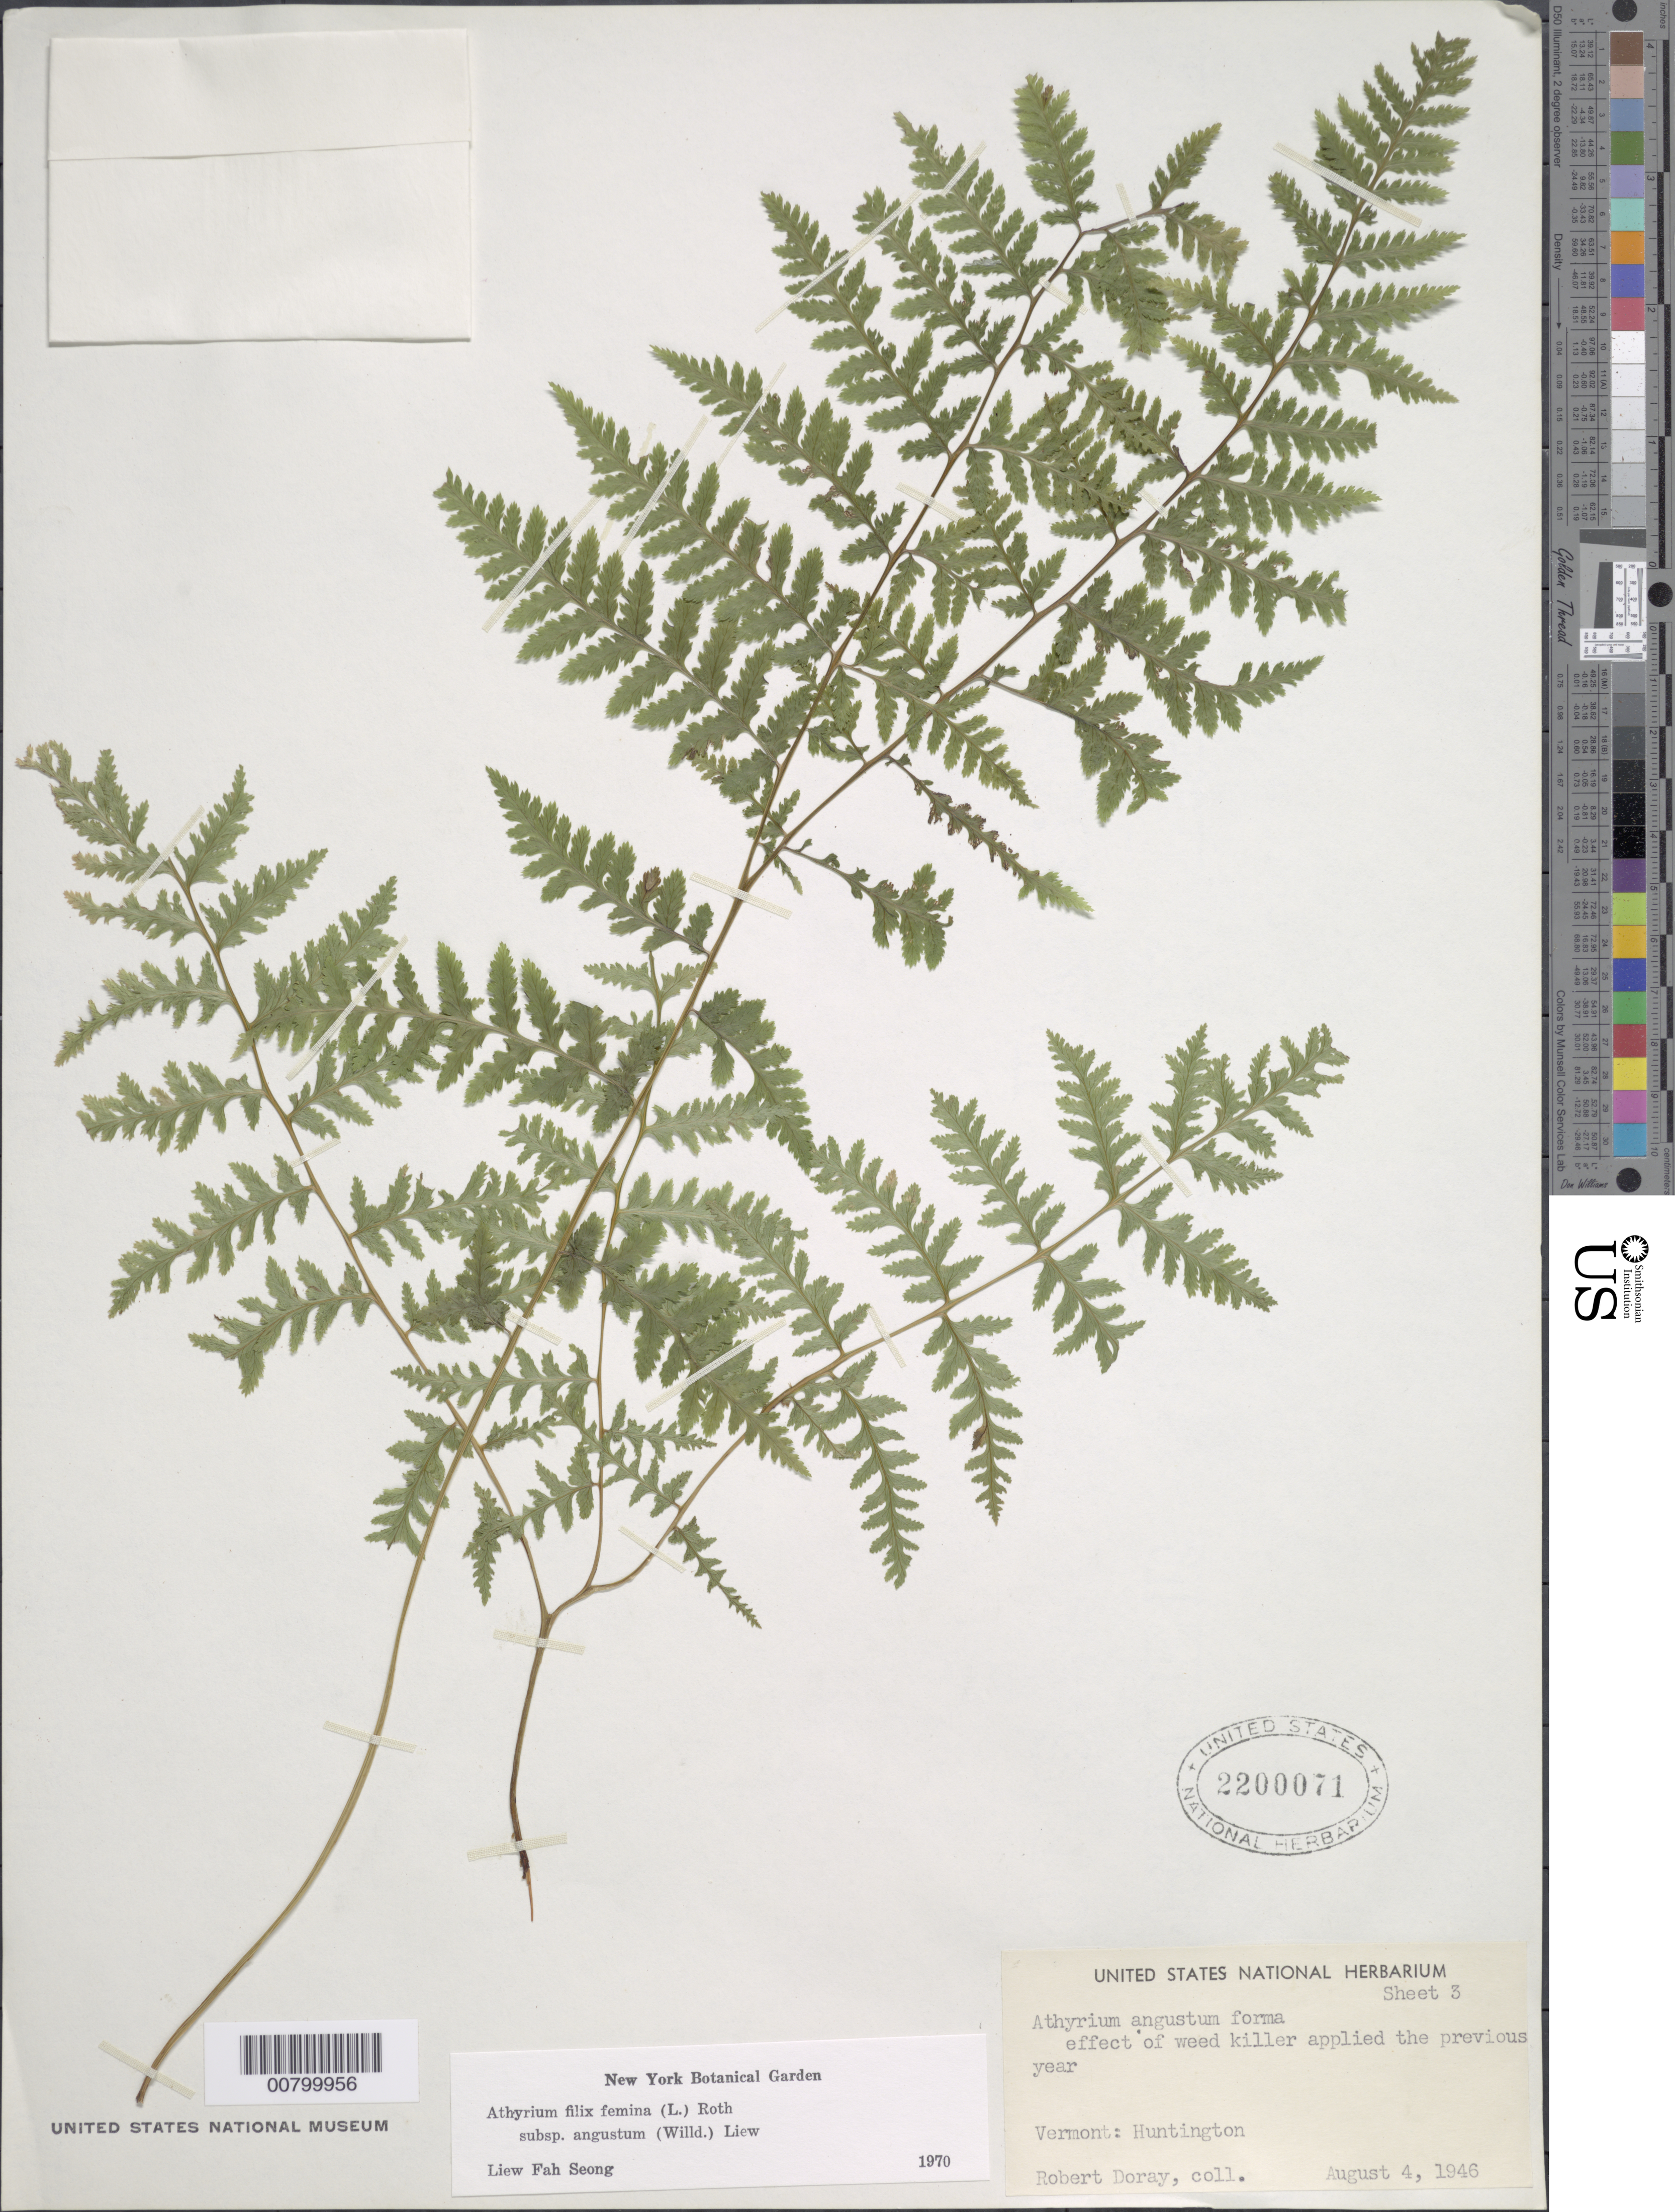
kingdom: Plantae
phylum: Tracheophyta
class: Polypodiopsida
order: Polypodiales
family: Athyriaceae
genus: Athyrium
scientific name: Athyrium filix-femina subsp. angustatum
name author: (Willd.) R.T. Clausen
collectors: R. Doray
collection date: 1946-08-04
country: United States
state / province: Vermont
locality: Huntington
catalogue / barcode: US 2200071